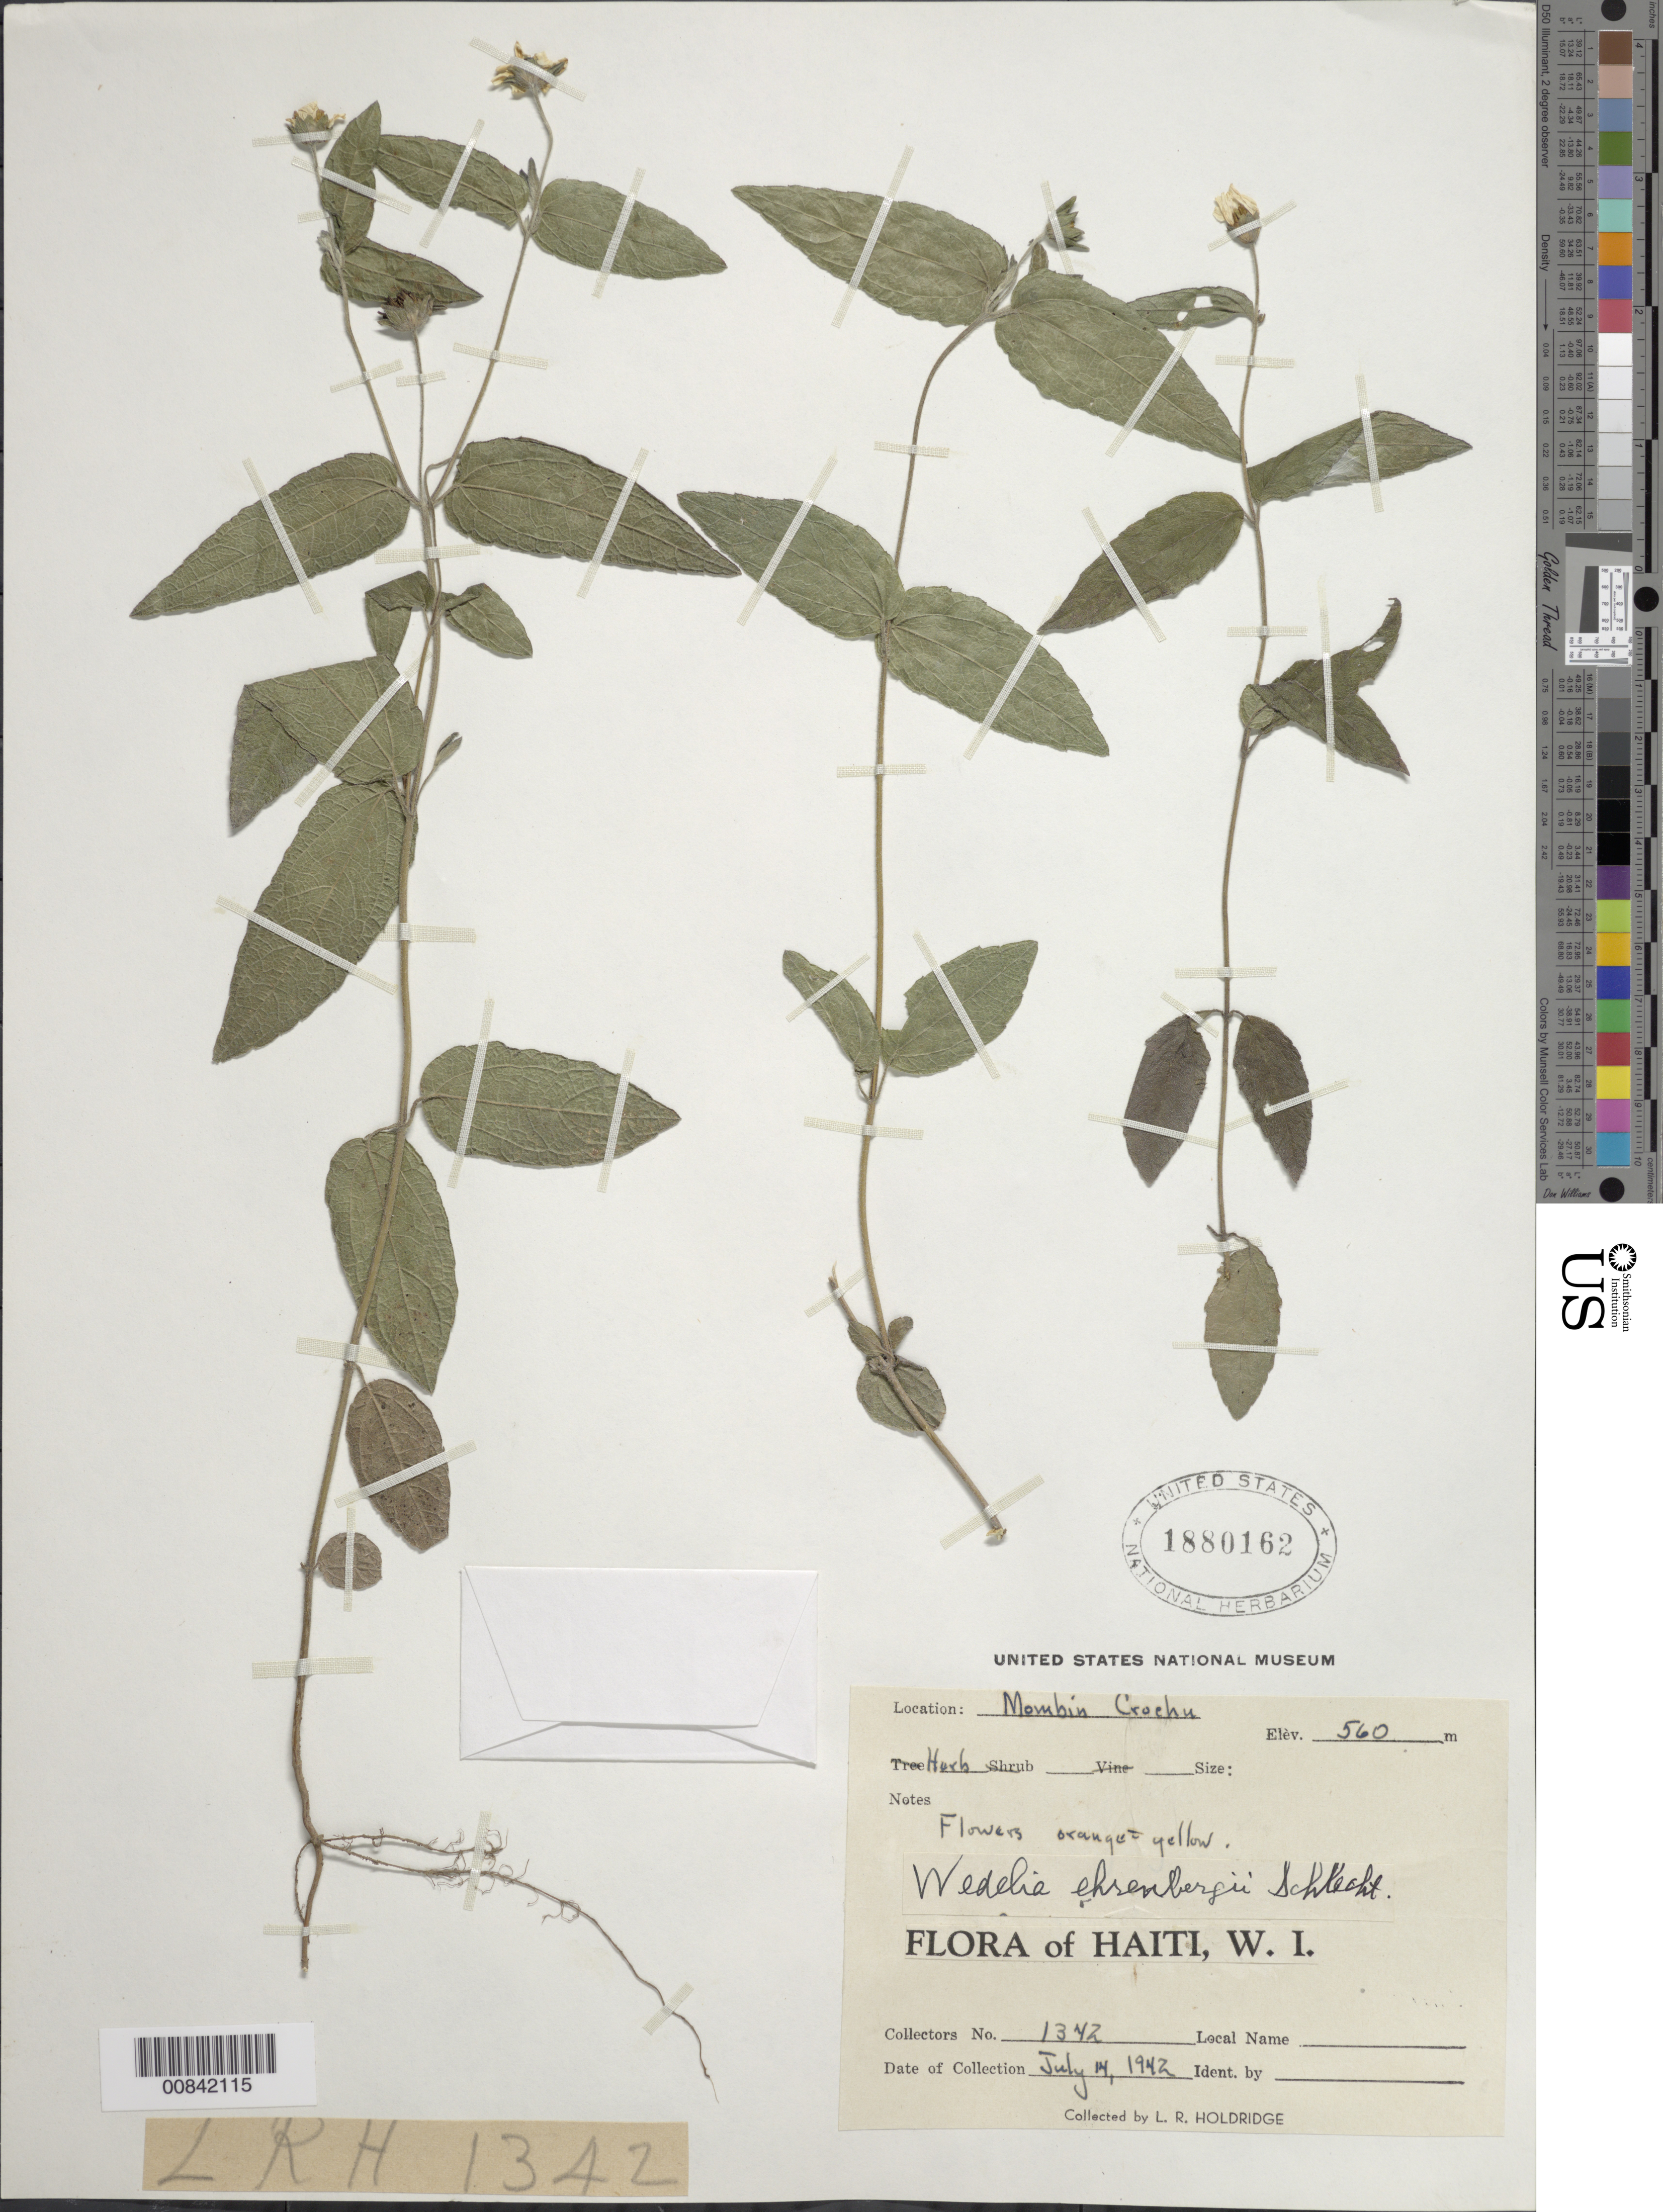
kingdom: Plantae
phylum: Tracheophyta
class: Magnoliopsida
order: Asterales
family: Asteraceae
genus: Wedelia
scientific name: Wedelia ehrenbergii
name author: Less.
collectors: L. Holdridge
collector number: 1342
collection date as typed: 14 Jul 1942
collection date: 1942-07-14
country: Haiti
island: Hispaniola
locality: Mombin Crochu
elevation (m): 560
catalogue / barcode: US 1880162